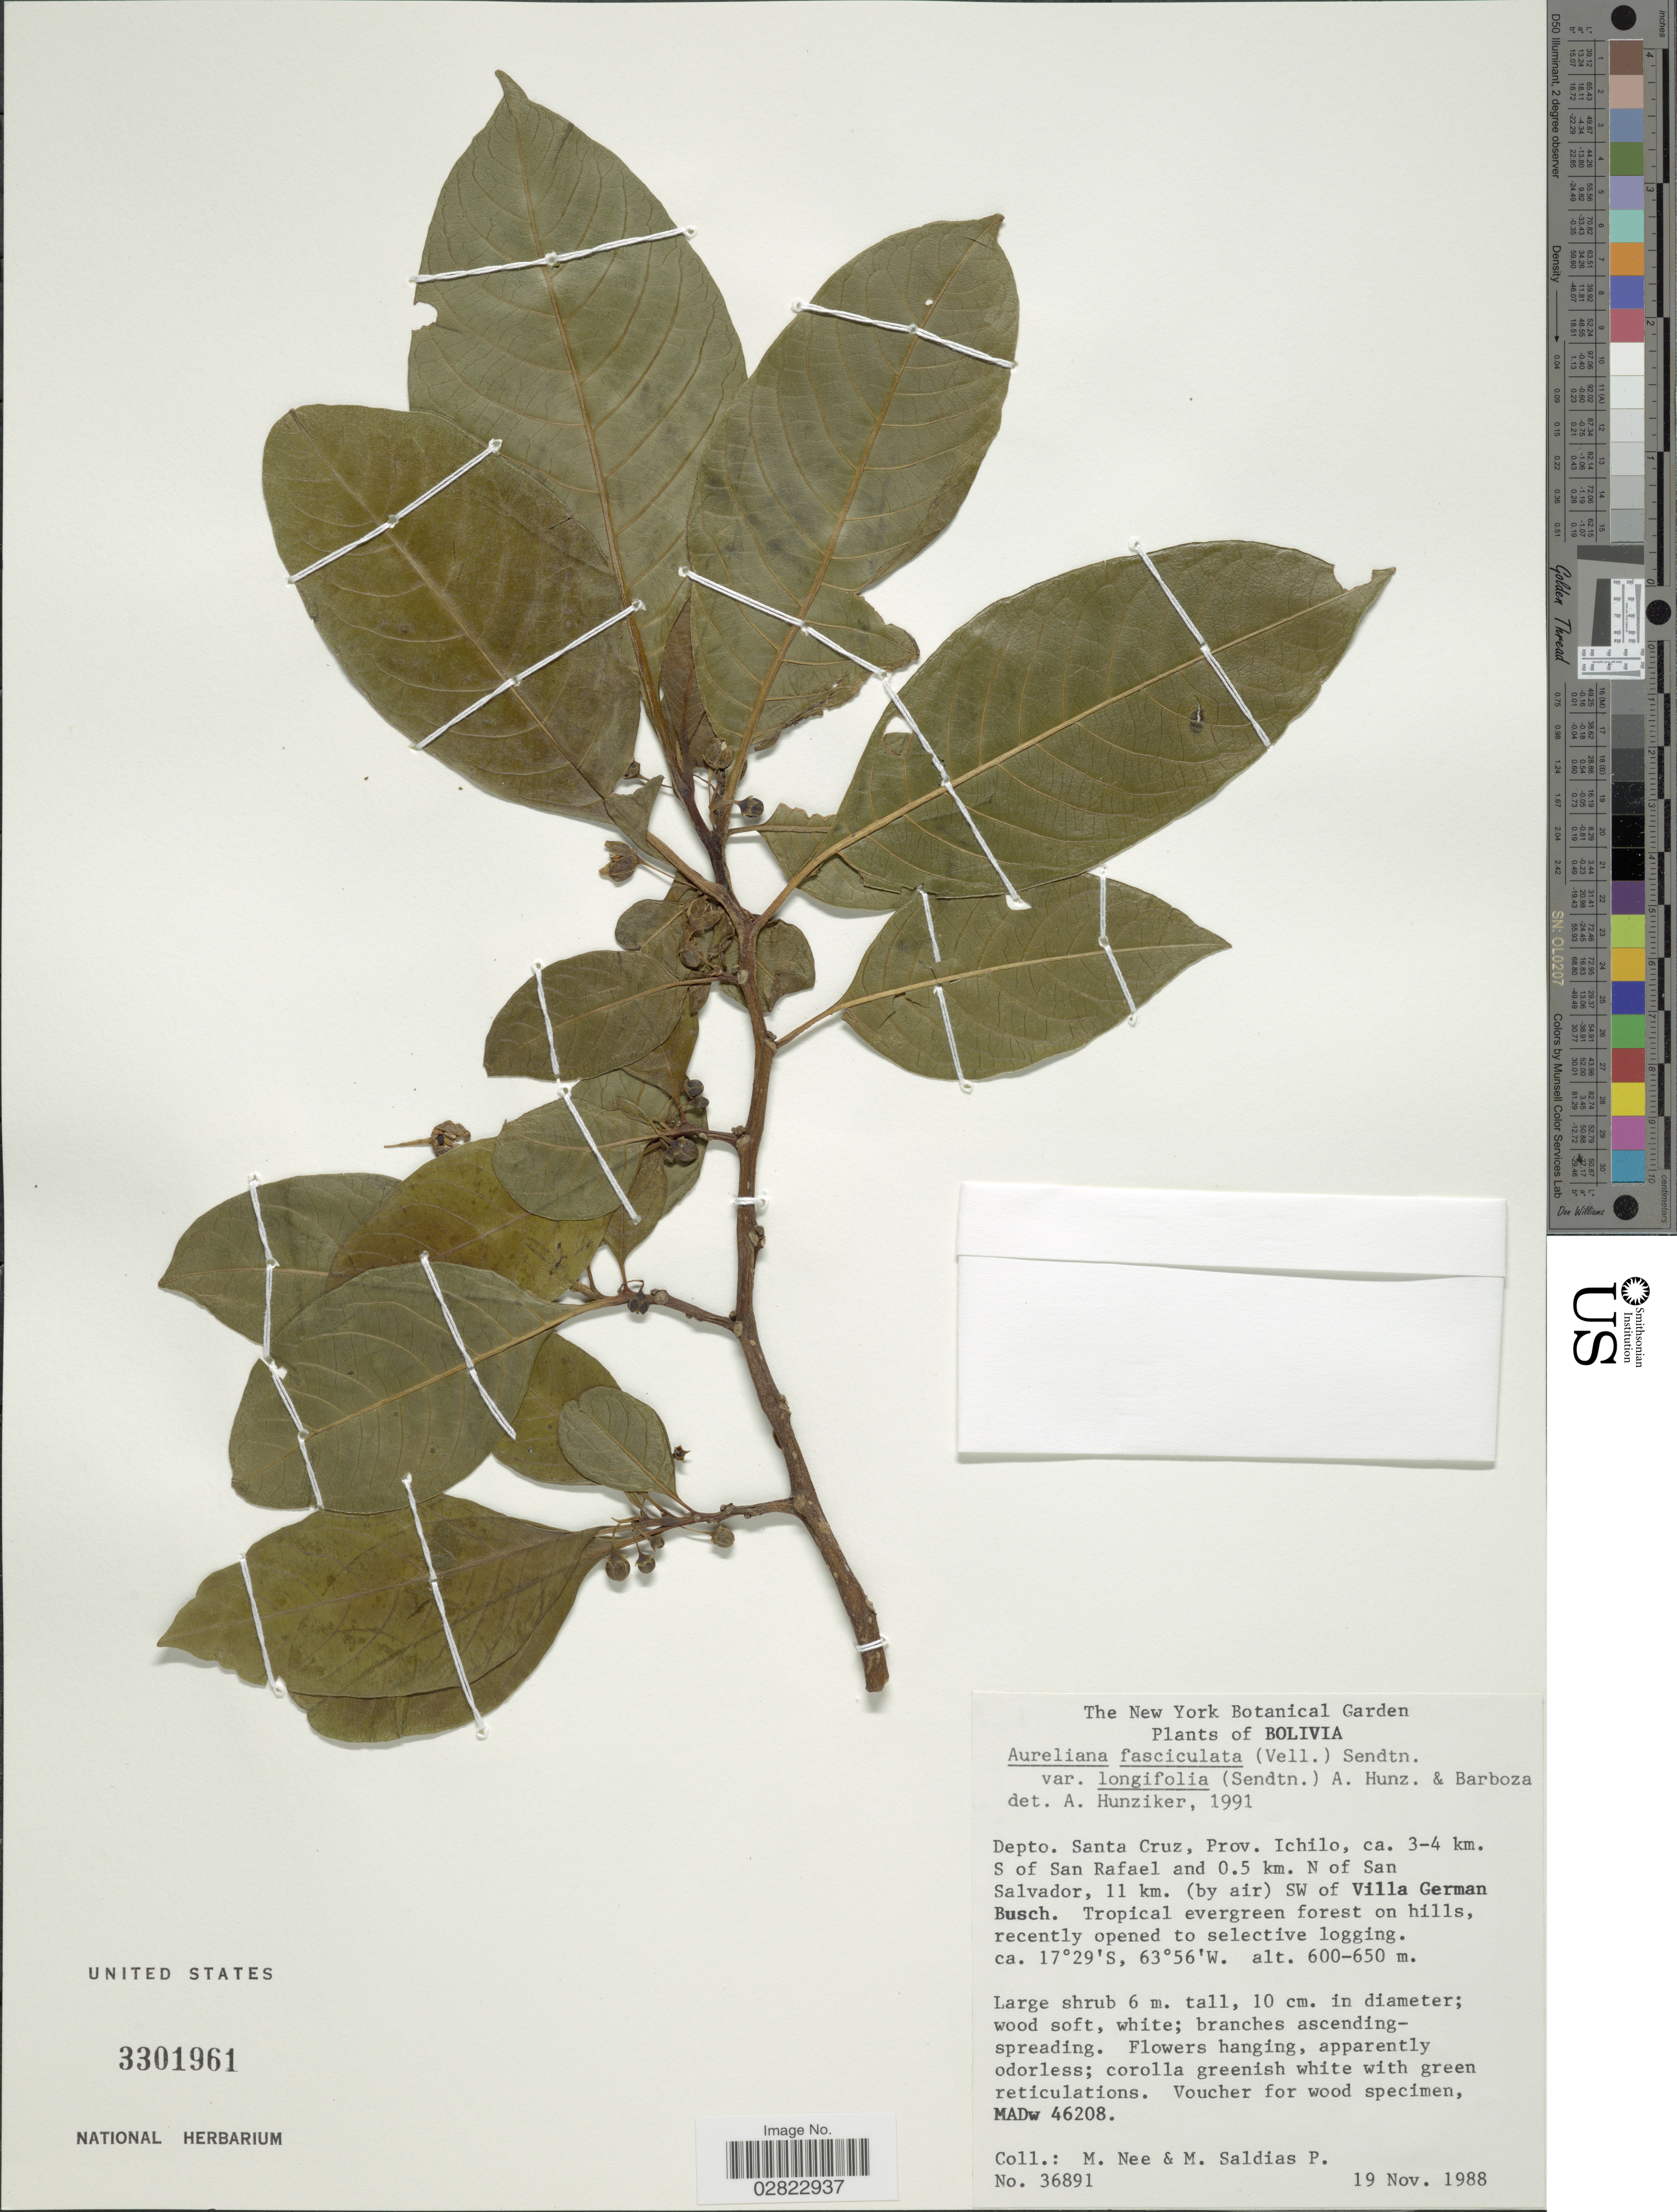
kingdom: Plantae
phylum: Tracheophyta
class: Magnoliopsida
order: Solanales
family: Solanaceae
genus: Aureliana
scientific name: Aureliana fasciculata var. longifolia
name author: Hunz. & Barboza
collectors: M. Nee & M. Saldias P.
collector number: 36891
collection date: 1988-11-19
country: Bolivia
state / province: Santa Cruz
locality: Depto. Santa Cruz, Prov. Ichilo, ca. 3-4 km. S of San Rafael and 0.5 km. N of San Salvador, 11 km. (by air) SW of Villa German Busch.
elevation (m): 600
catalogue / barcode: US 3301961